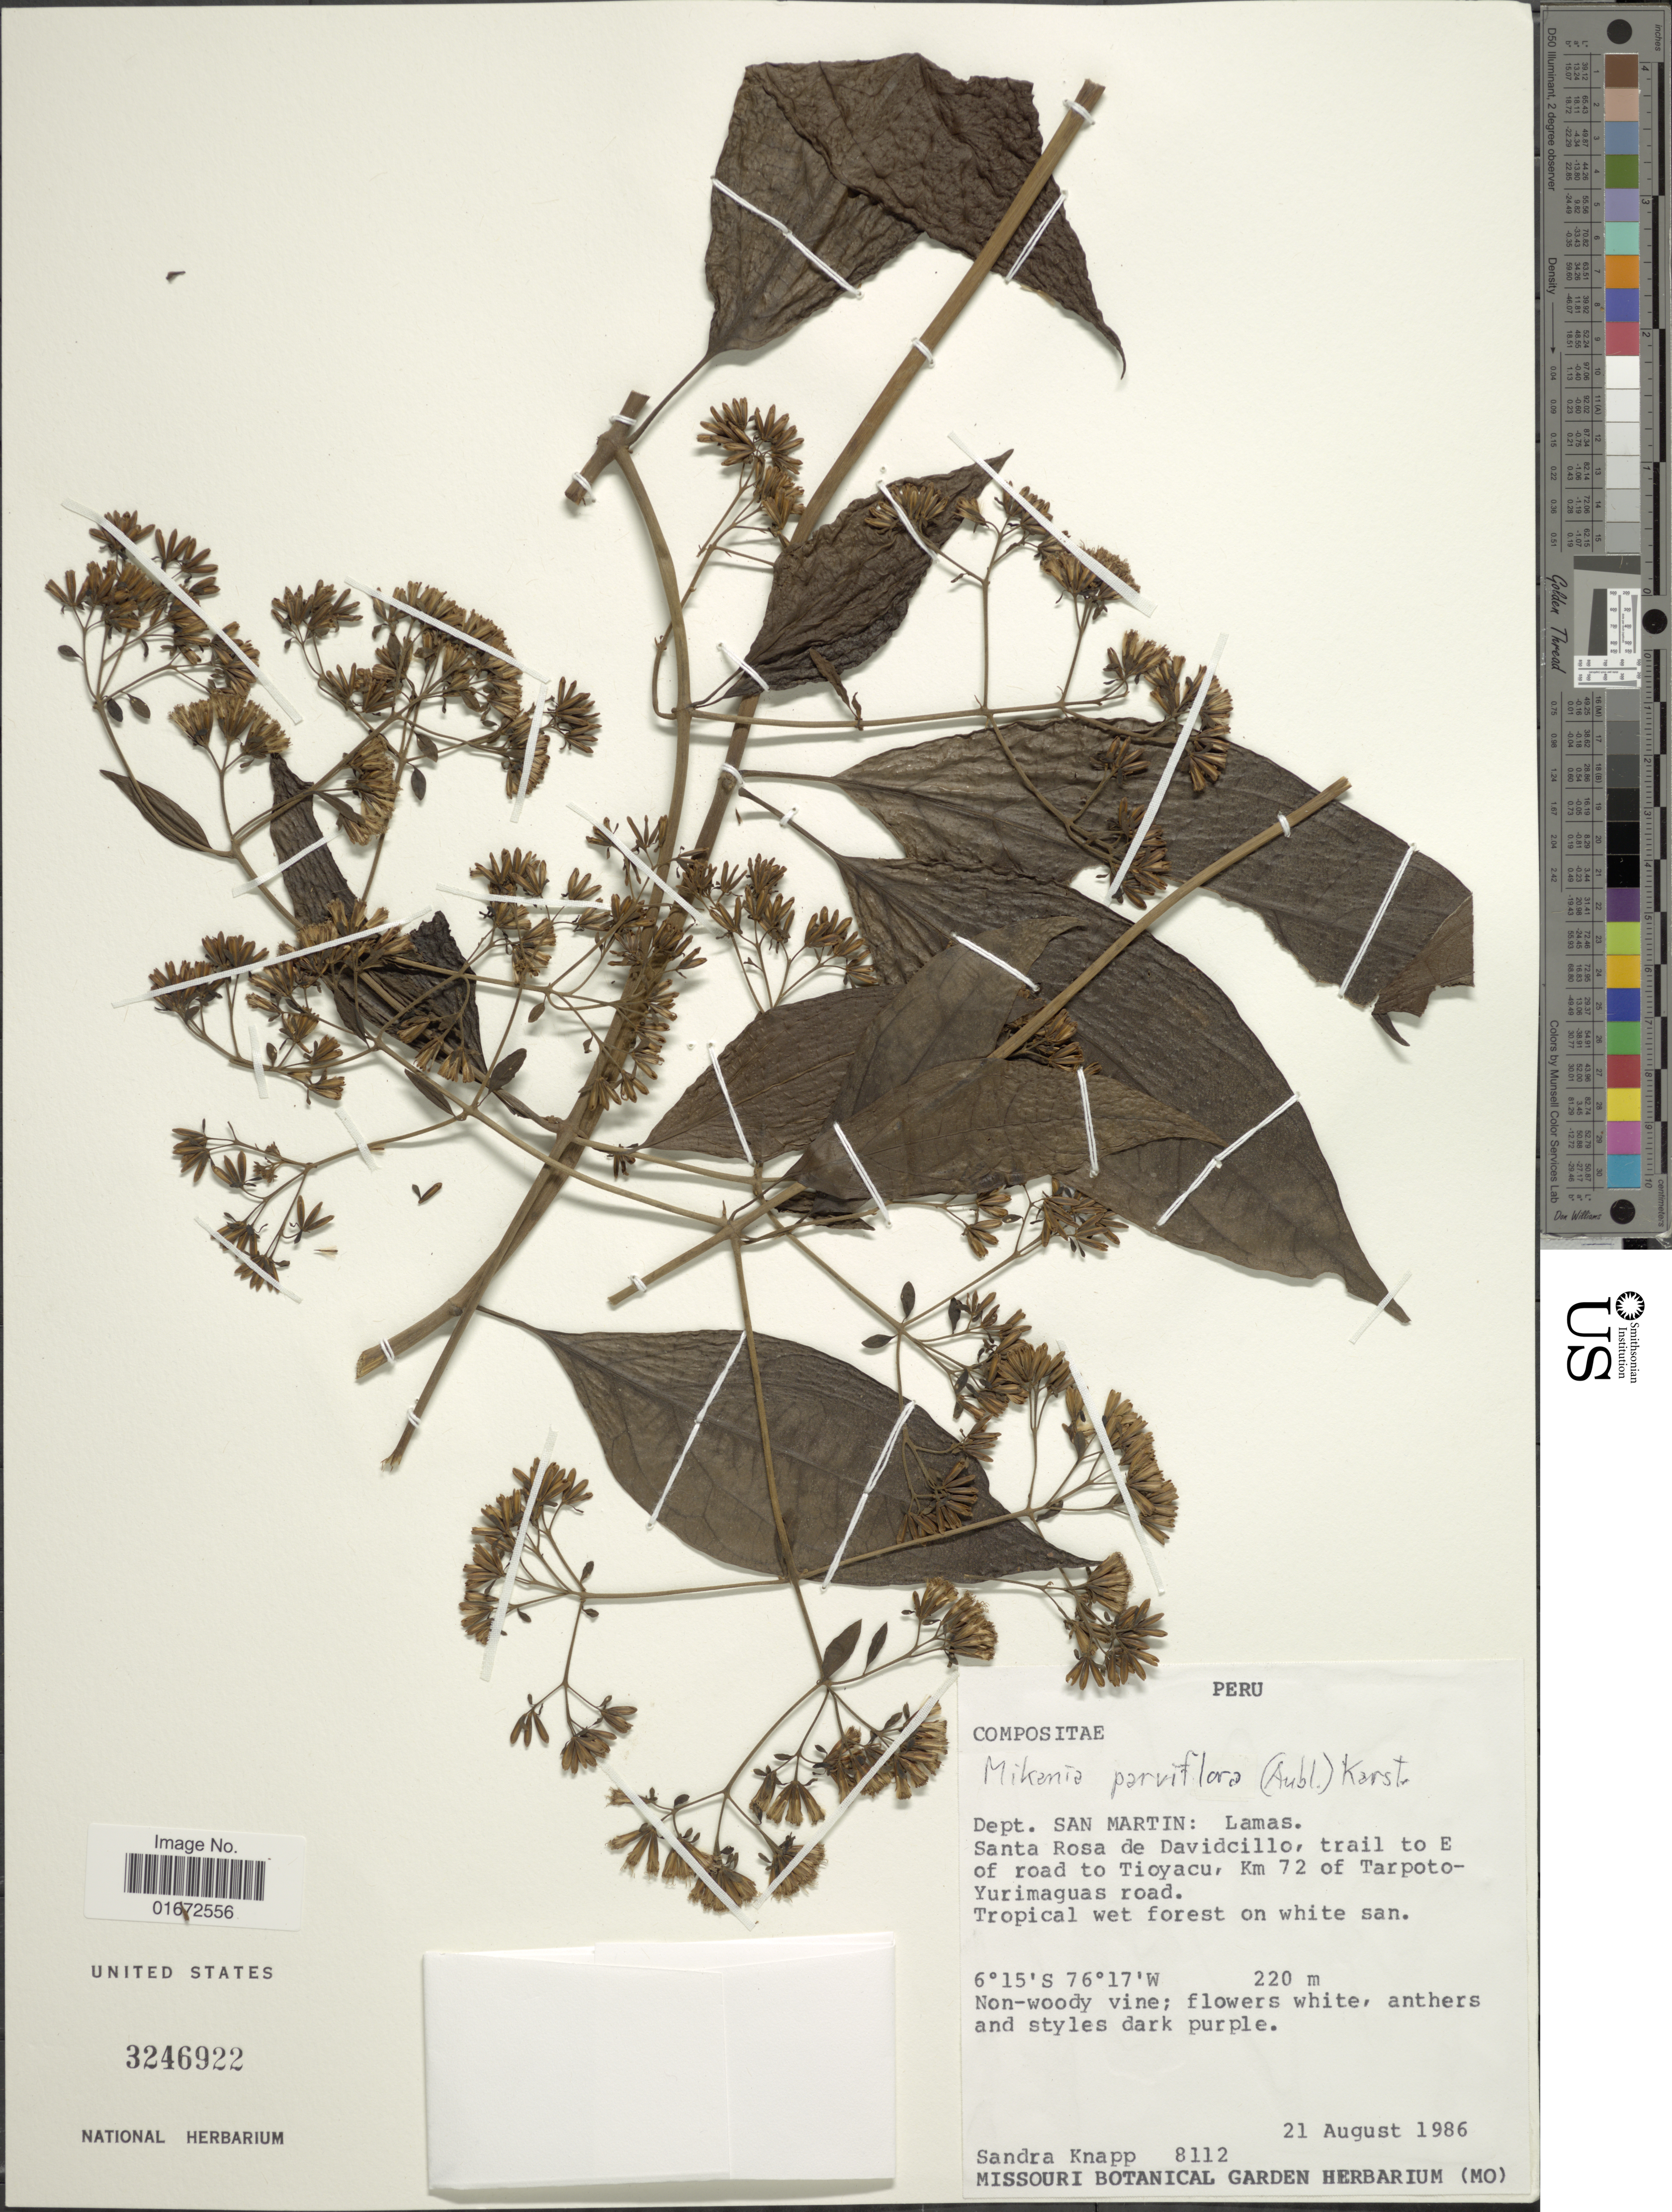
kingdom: Plantae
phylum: Tracheophyta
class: Magnoliopsida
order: Asterales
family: Asteraceae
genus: Mikania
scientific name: Mikania parviflora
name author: (Aubl.) Karst.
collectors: S. Knapp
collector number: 8112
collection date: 1986-08-21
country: Peru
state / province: San Martín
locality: Dept. San Martin: Lamas. Santa Rosa de Davidcillo, trail to E of road to Tioyacu, Km 72 of tarpoto-Yurimaguas road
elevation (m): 220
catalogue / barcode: US 3246922